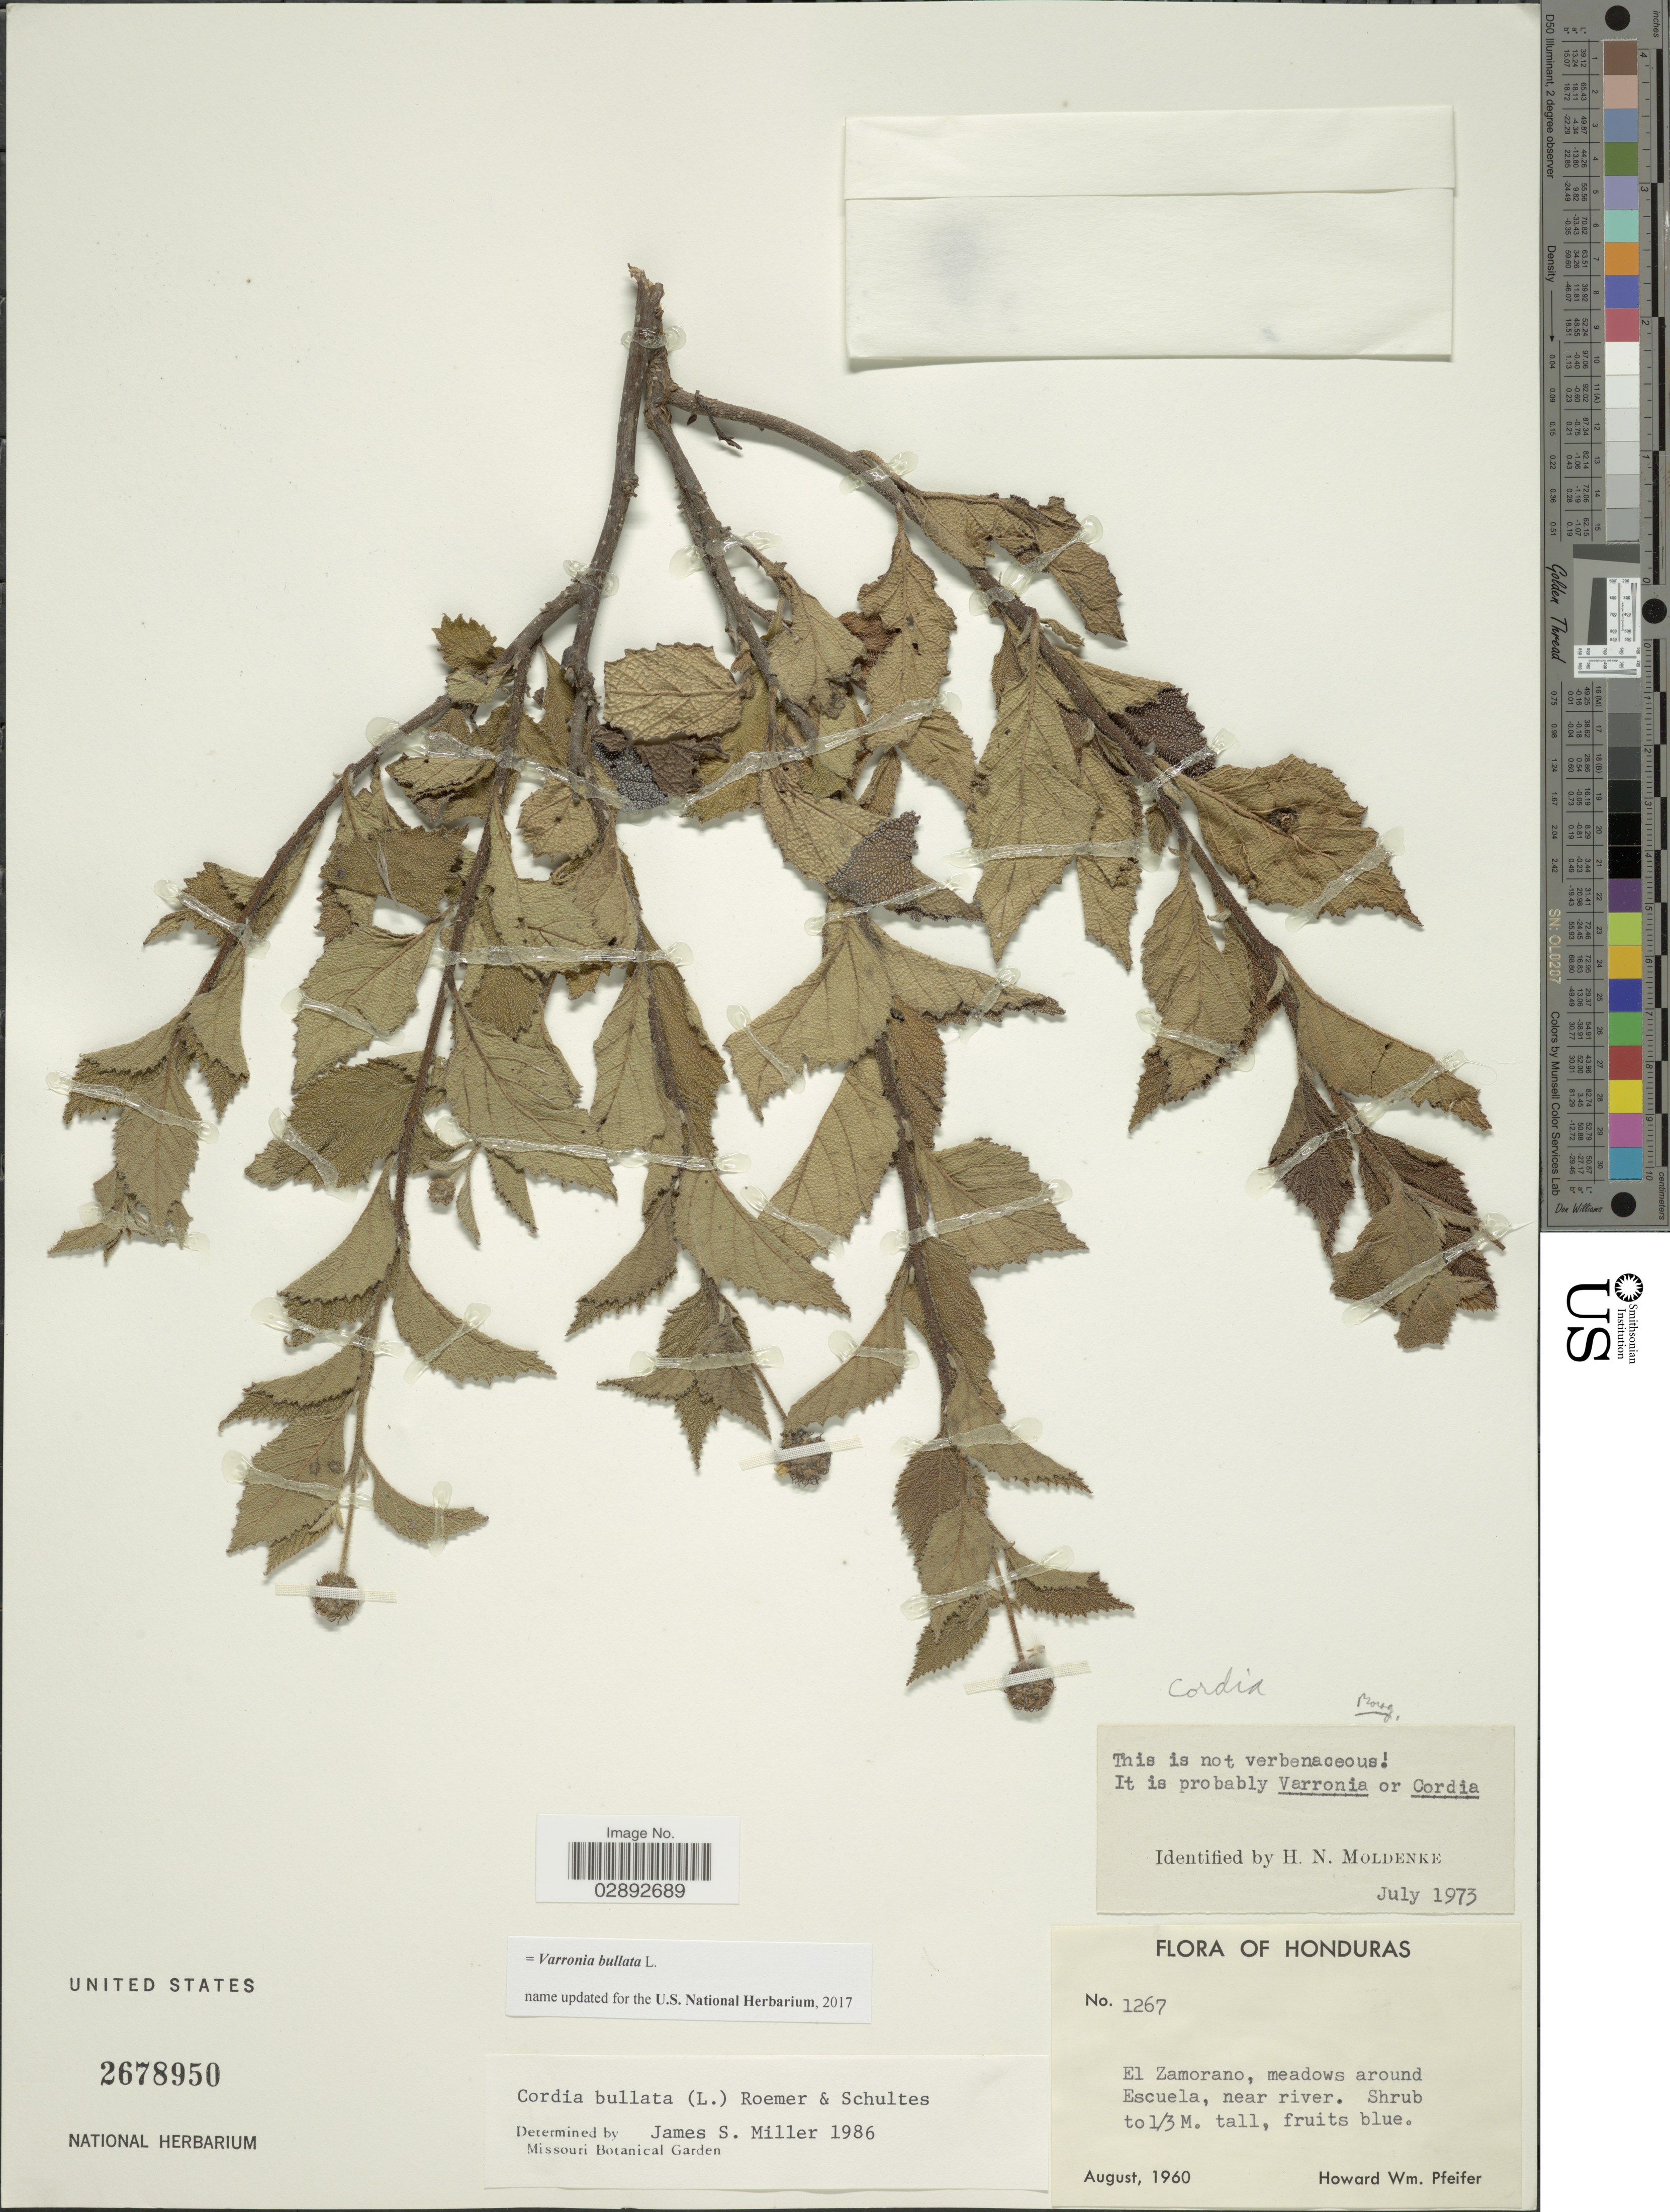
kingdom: Plantae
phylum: Tracheophyta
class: Magnoliopsida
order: Boraginales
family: Cordiaceae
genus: Varronia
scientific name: Varronia bullata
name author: L.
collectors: H. W. Pfeifer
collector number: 1267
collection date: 1960-08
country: Honduras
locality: El Zamorano, meadows around Escuela, near river.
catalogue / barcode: US 2678950